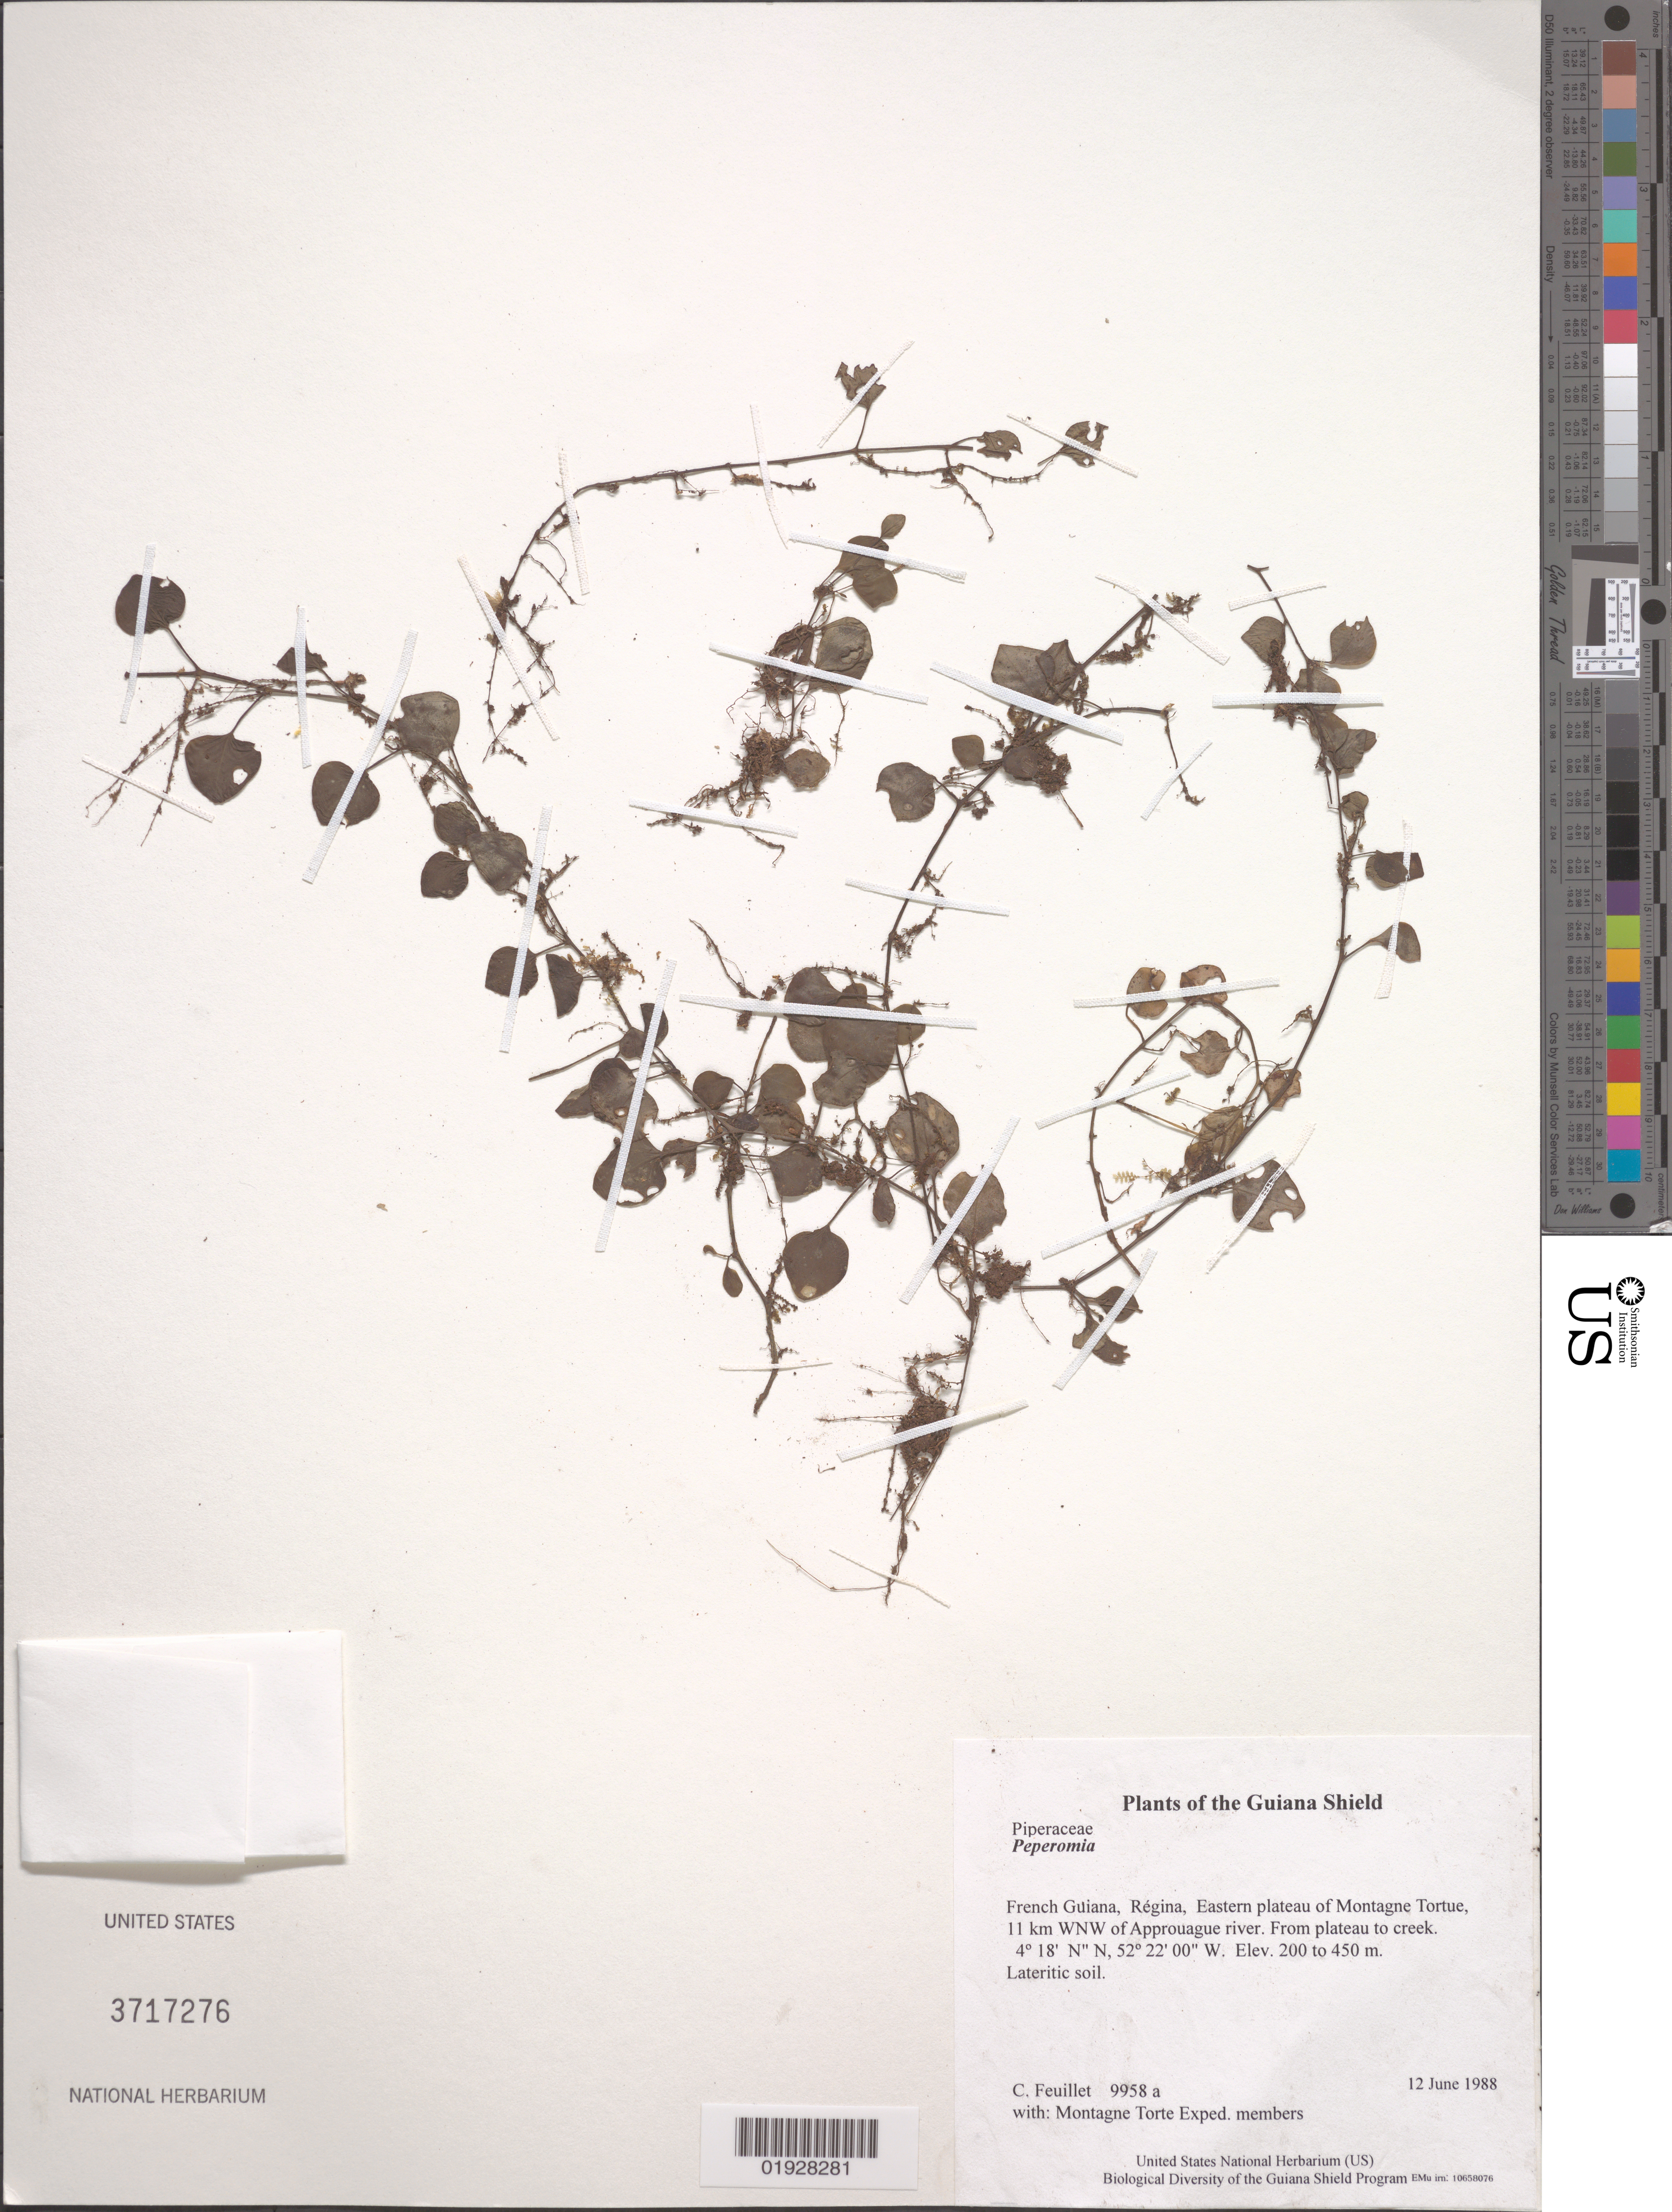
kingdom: Plantae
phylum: Tracheophyta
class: Magnoliopsida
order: Piperales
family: Piperaceae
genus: Peperomia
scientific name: Peperomia serpens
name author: (Sw.) Loudon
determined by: Jiménez, José Estaban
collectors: C. Feuillet & Montagne Torte Exped. members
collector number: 9958 a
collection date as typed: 12 June 1988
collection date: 1988-06-12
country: French Guiana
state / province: Cayenne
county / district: Regina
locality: Eastern plateau of Montagne Tortue, 11 km WNW of Approuague river. From plateau to creek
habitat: Lateritic soil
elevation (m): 200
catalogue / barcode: US 3717276